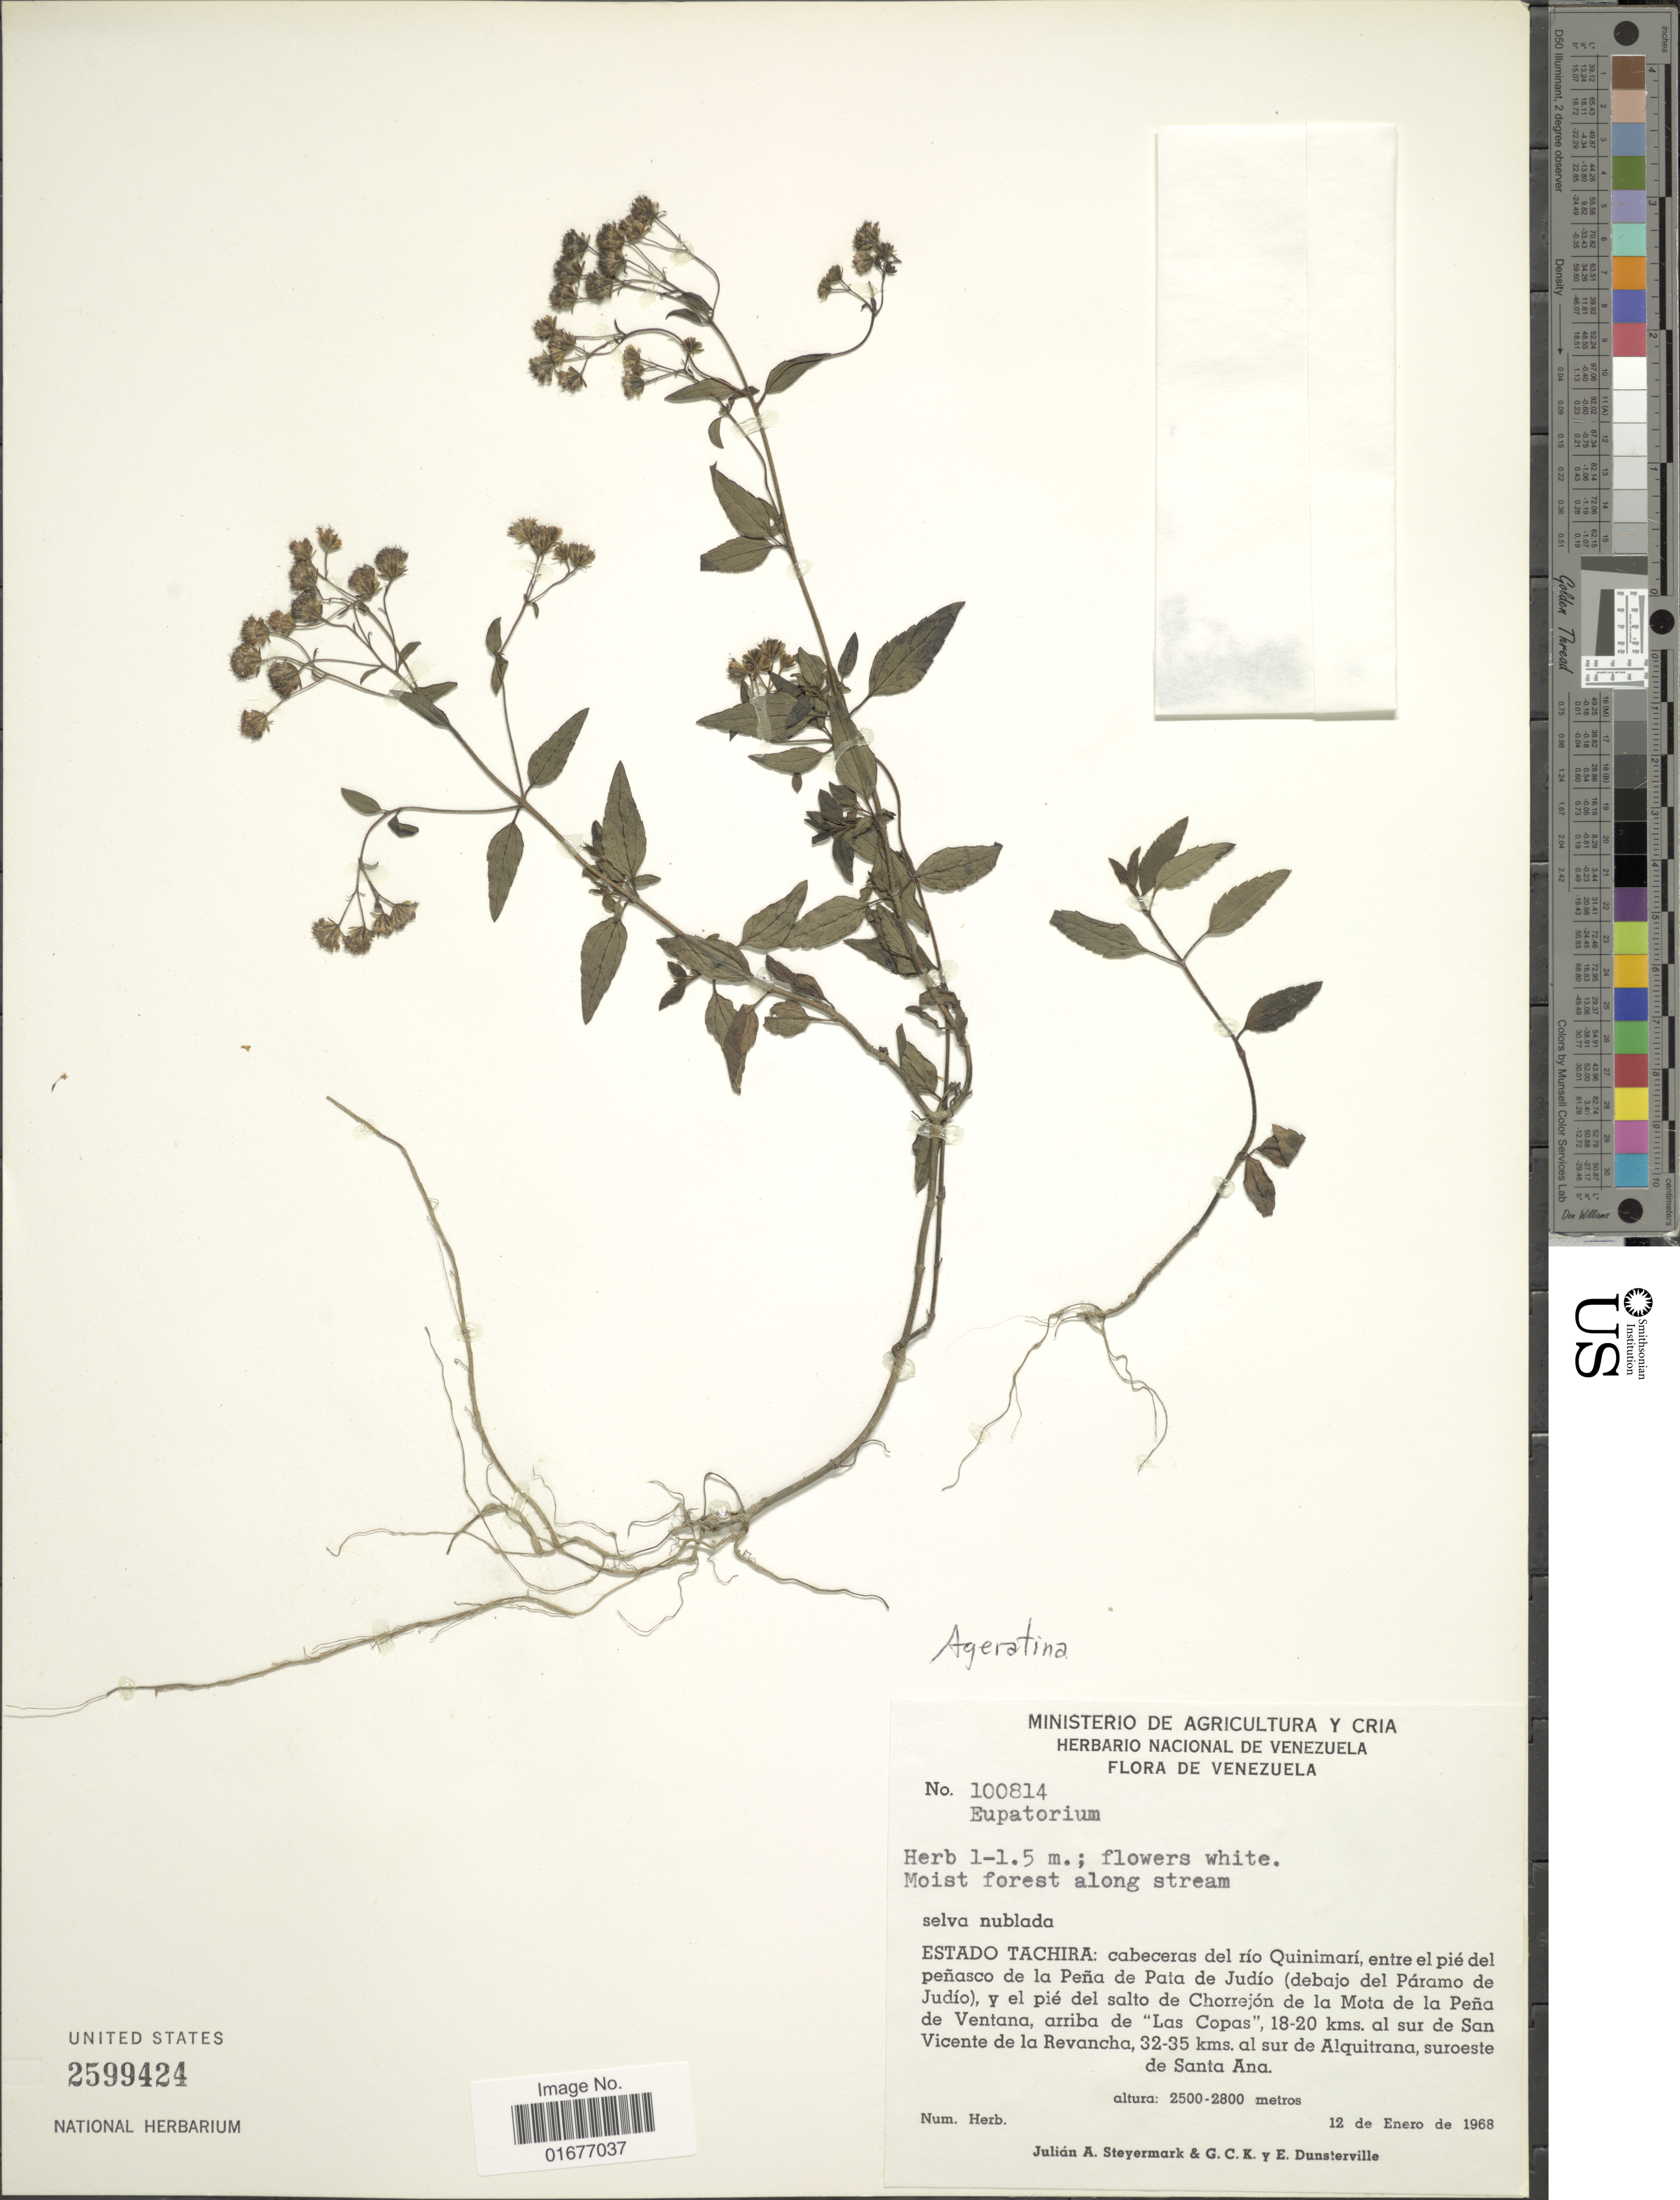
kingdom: Plantae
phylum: Tracheophyta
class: Magnoliopsida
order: Asterales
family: Asteraceae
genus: Ageratina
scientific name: Ageratina ibaguensis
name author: (Sch. Bip. ex Hieron.) R.M. King & H. Rob.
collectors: J. Steyermark, G. C. K. Dunsterville & E. Dunsterville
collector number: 100814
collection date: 1968-01-12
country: Venezuela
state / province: Tachira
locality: Cabeceras del rio Quinimari, entre el pie del penasco de la Pena de Pata de Judio (debajo del Paramo de Judio), y el pie del salto de Chorrejon de la Mota de la Pena de Ventana, arriba de "Las Copas". 18-20 kms. al sur de San Vicente de la Revancha, 32-35 kms. al sur de Alquitrana, suroeste de Santa Ana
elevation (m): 2500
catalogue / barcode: US 2599424